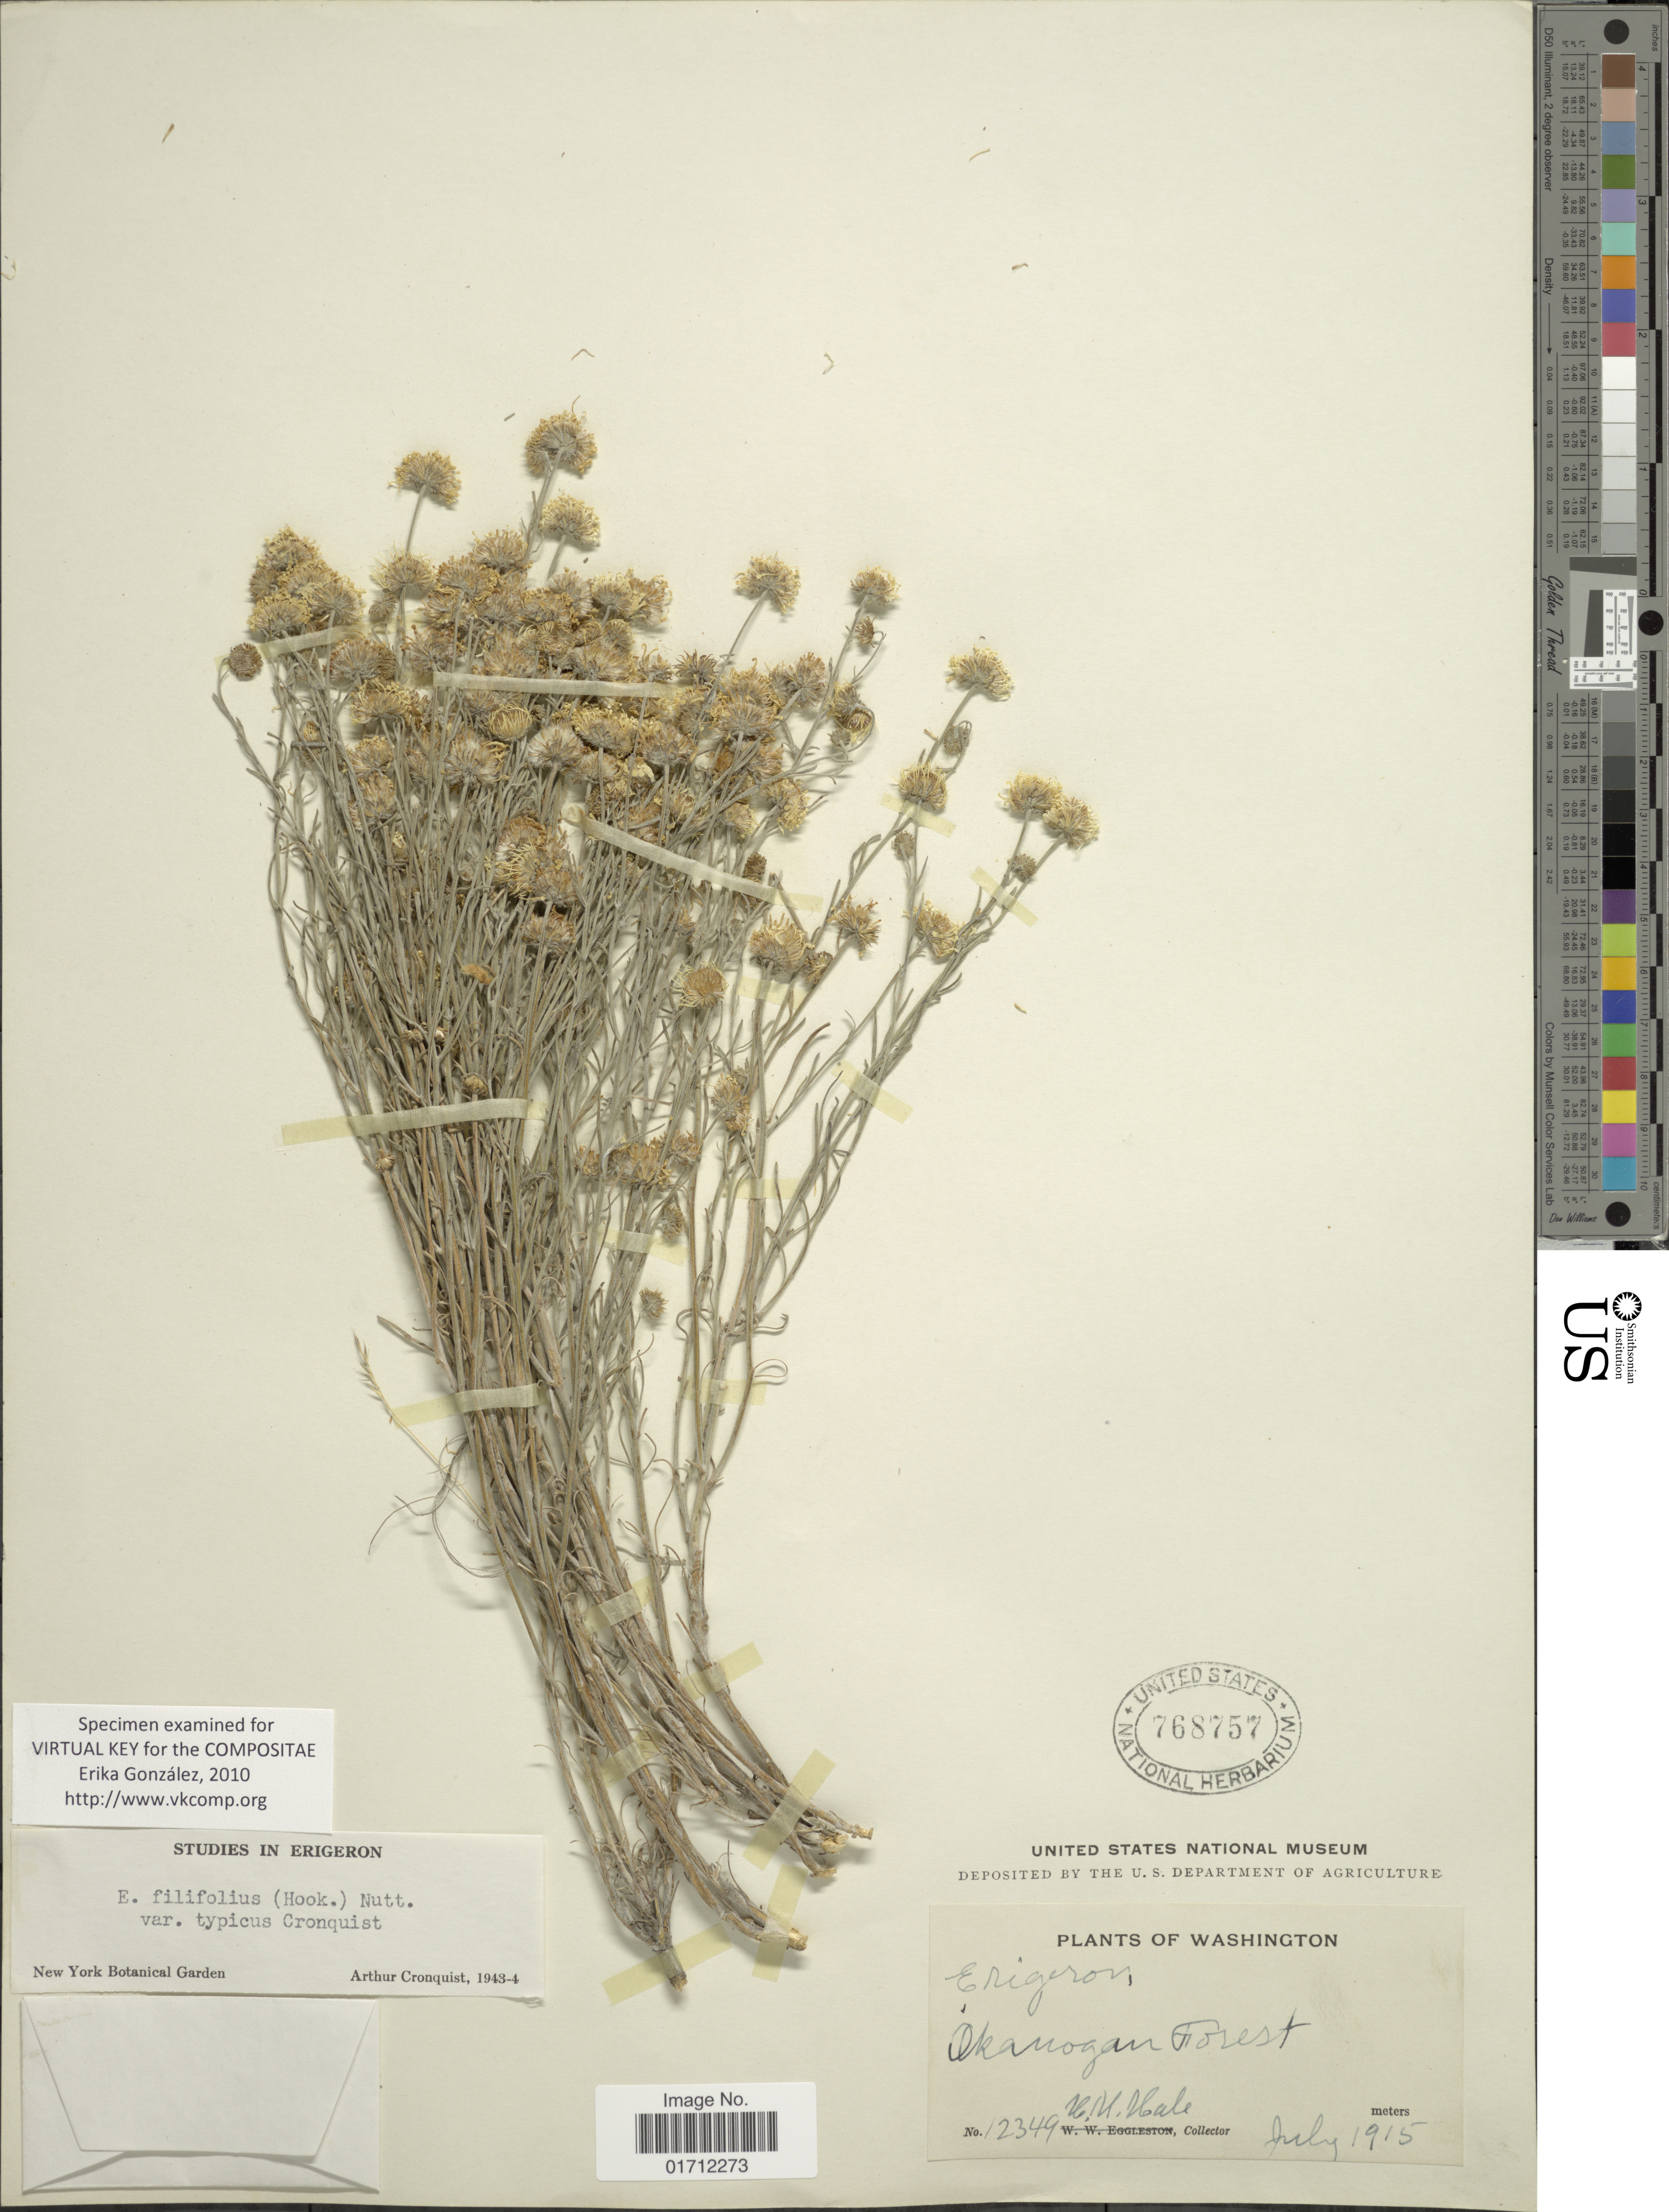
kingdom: Plantae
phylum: Tracheophyta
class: Magnoliopsida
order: Asterales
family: Asteraceae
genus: Erigeron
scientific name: Erigeron filifolius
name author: (Hook.) Nutt.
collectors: H. M. Hale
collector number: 12349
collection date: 1915-07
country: United States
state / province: Washington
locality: Okanogan Forest.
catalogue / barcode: US 768757